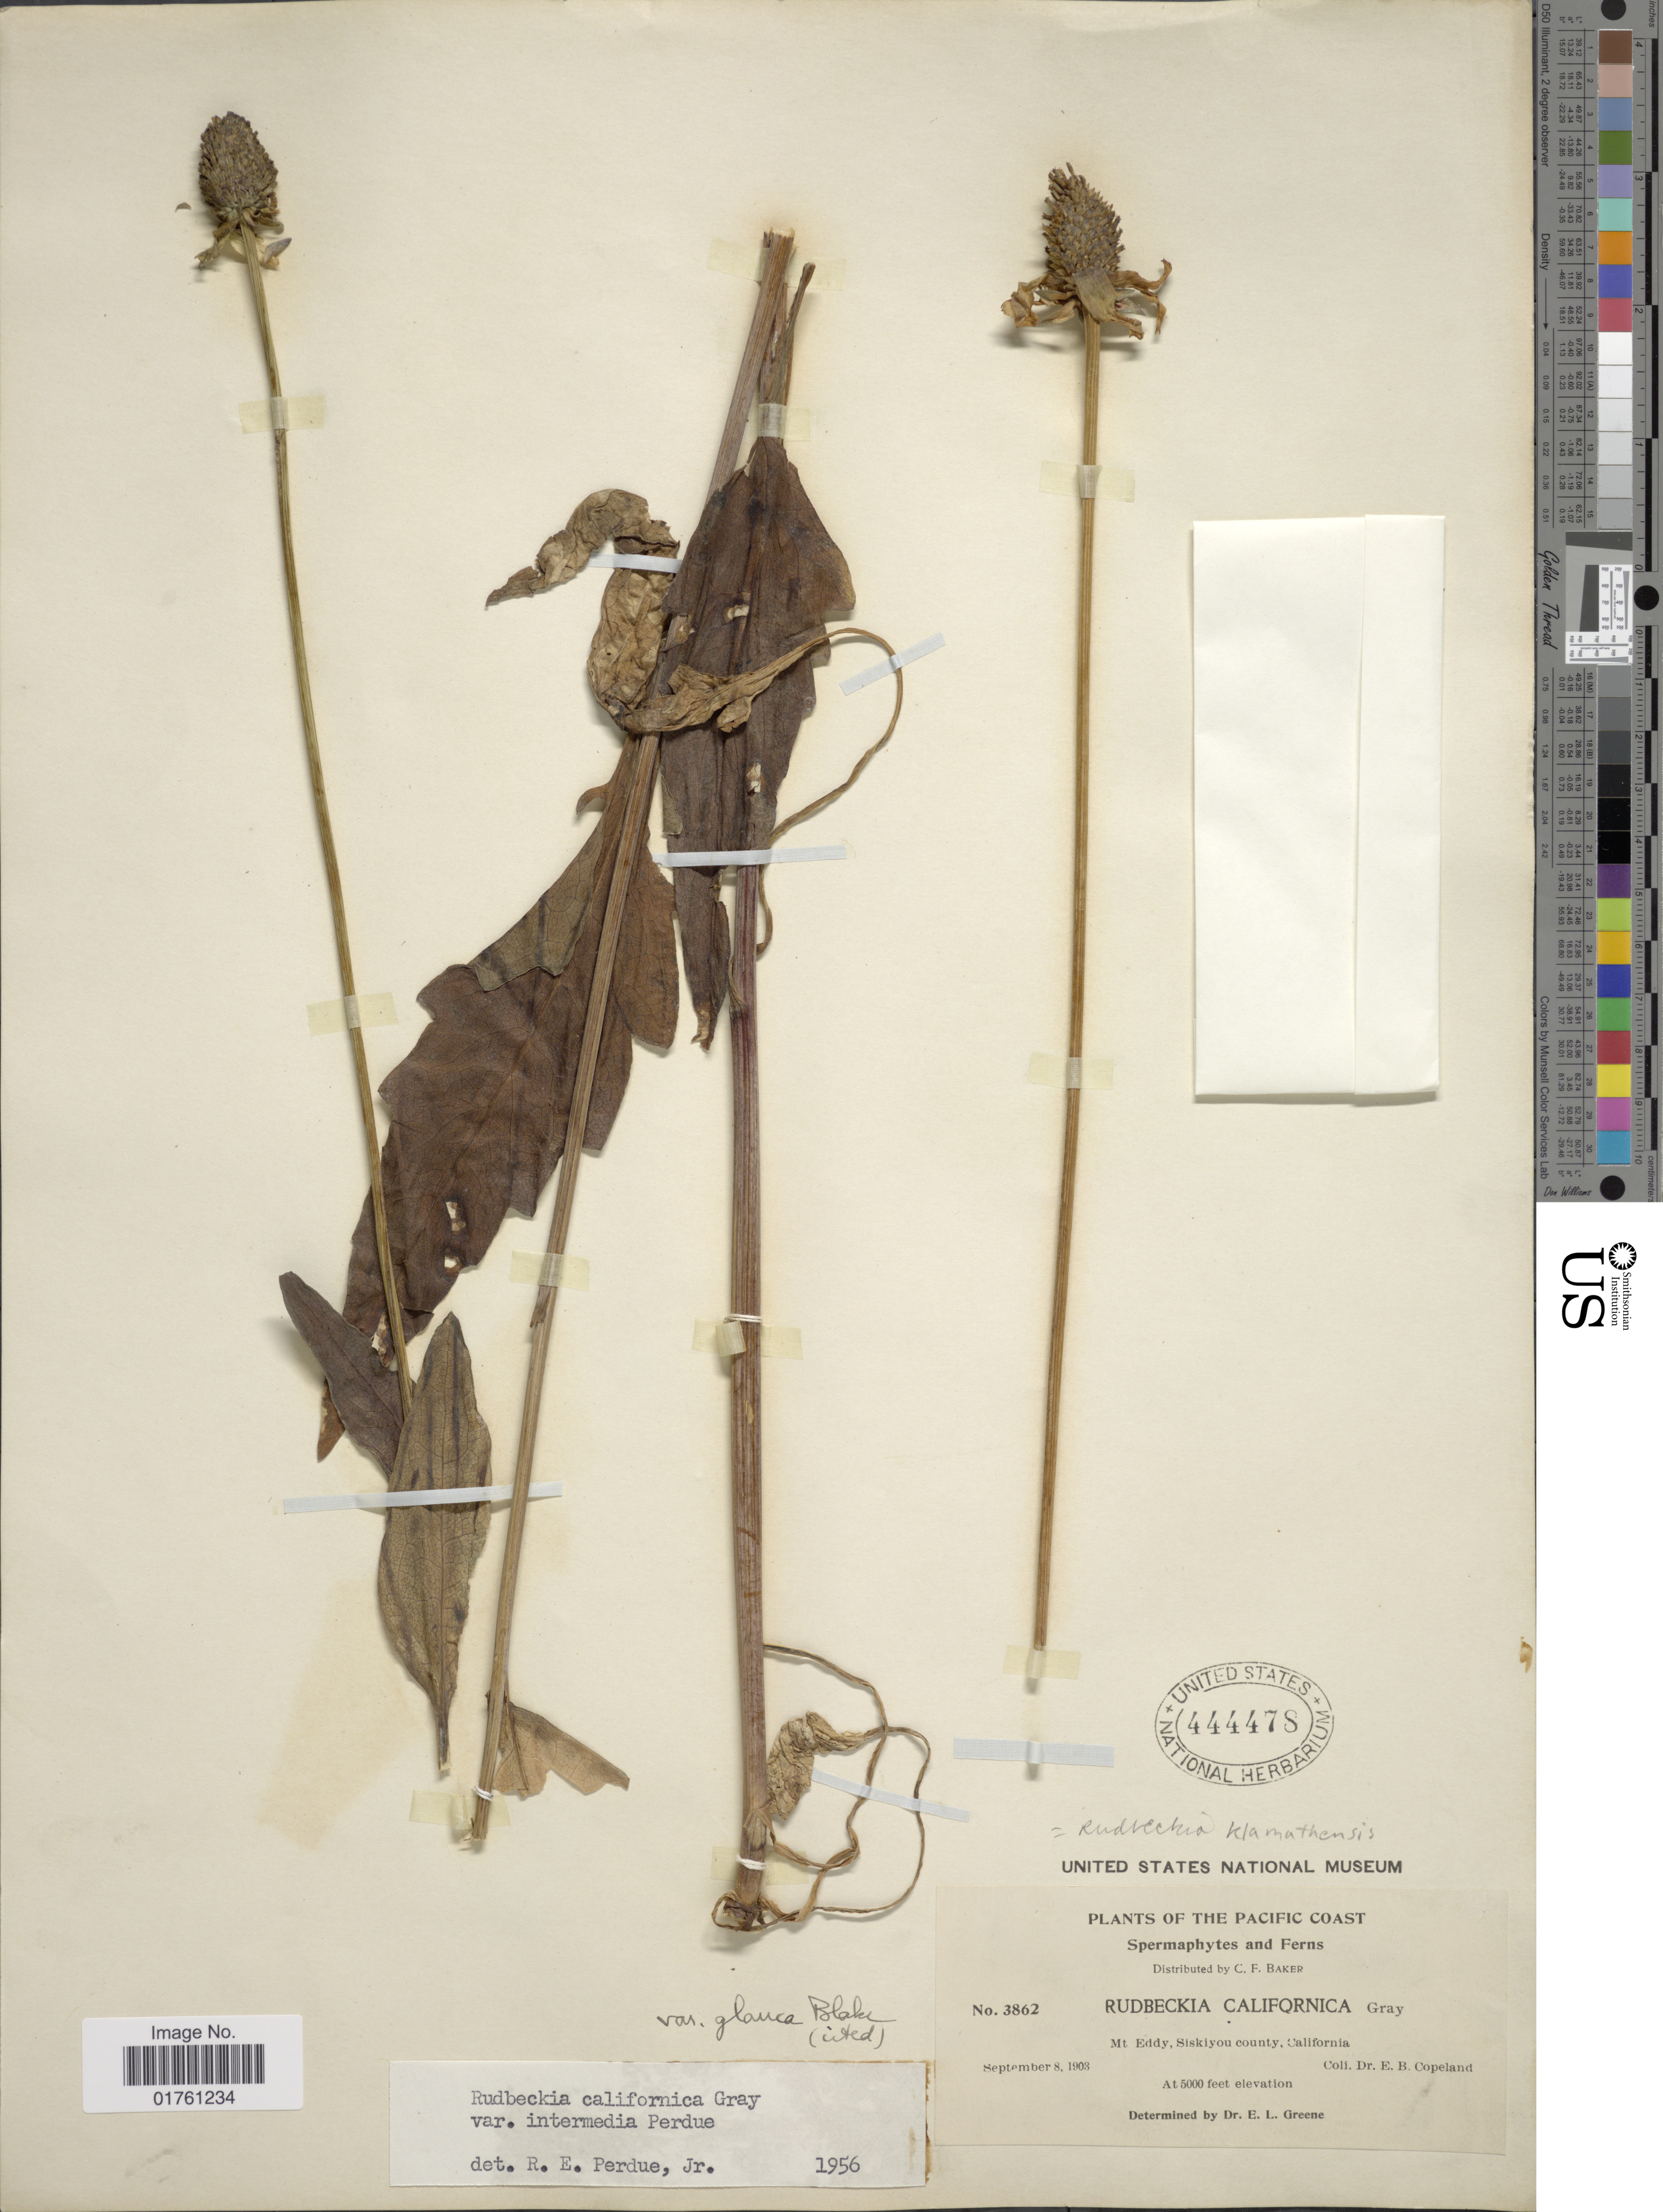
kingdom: Plantae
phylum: Tracheophyta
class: Magnoliopsida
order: Asterales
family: Asteraceae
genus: Rudbeckia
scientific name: Rudbeckia klamathensis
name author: P.B. Cox &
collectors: E. B. Copeland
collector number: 3862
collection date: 1903-09-08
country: United States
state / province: California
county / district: Siskiyou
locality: The Pacific Coast, Mt Eddy, Siskiyou County, California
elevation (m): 1524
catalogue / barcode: US 444478